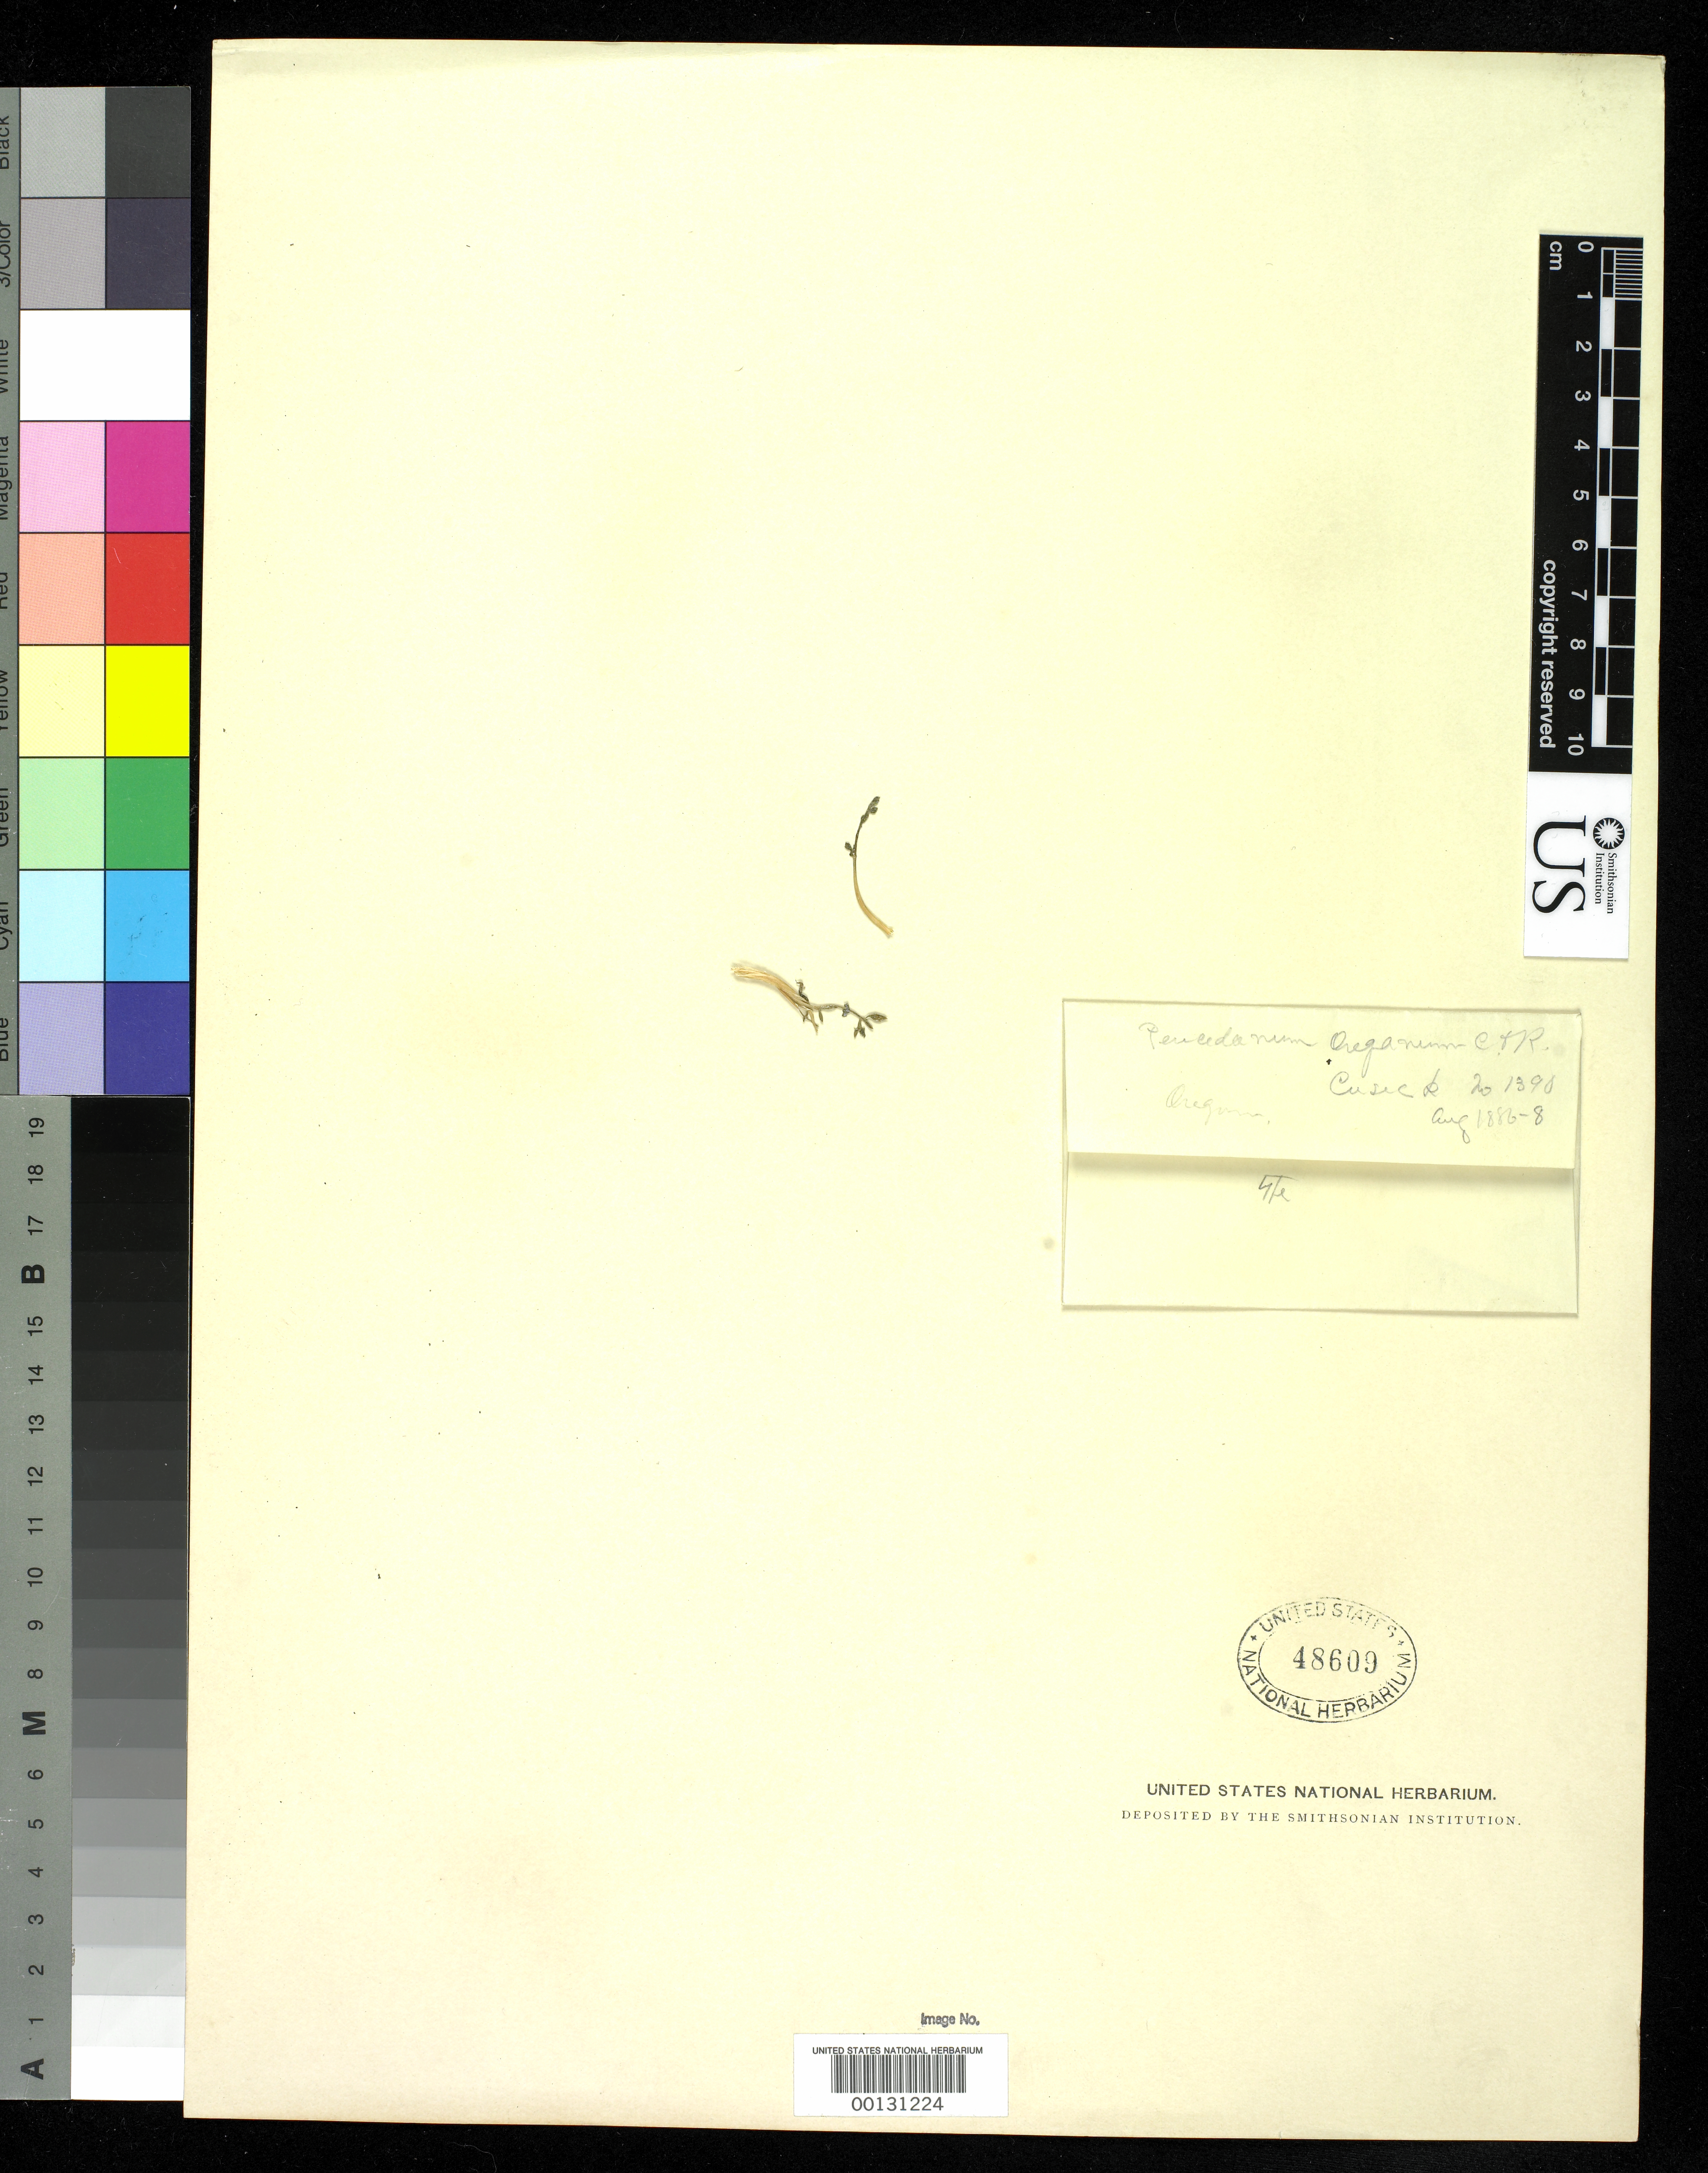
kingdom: Plantae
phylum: Tracheophyta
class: Magnoliopsida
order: Apiales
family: Apiaceae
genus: Peucedanum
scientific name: Peucedanum oreganum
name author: J.M. Coult. & Rose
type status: Type Fragment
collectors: W. C. Cusick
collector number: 1390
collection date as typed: Aug 1886 to -- Aug 1888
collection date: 1886-08/1888-08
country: United States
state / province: Oregon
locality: Blue and Eagle Creek Mts.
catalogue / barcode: US 48609